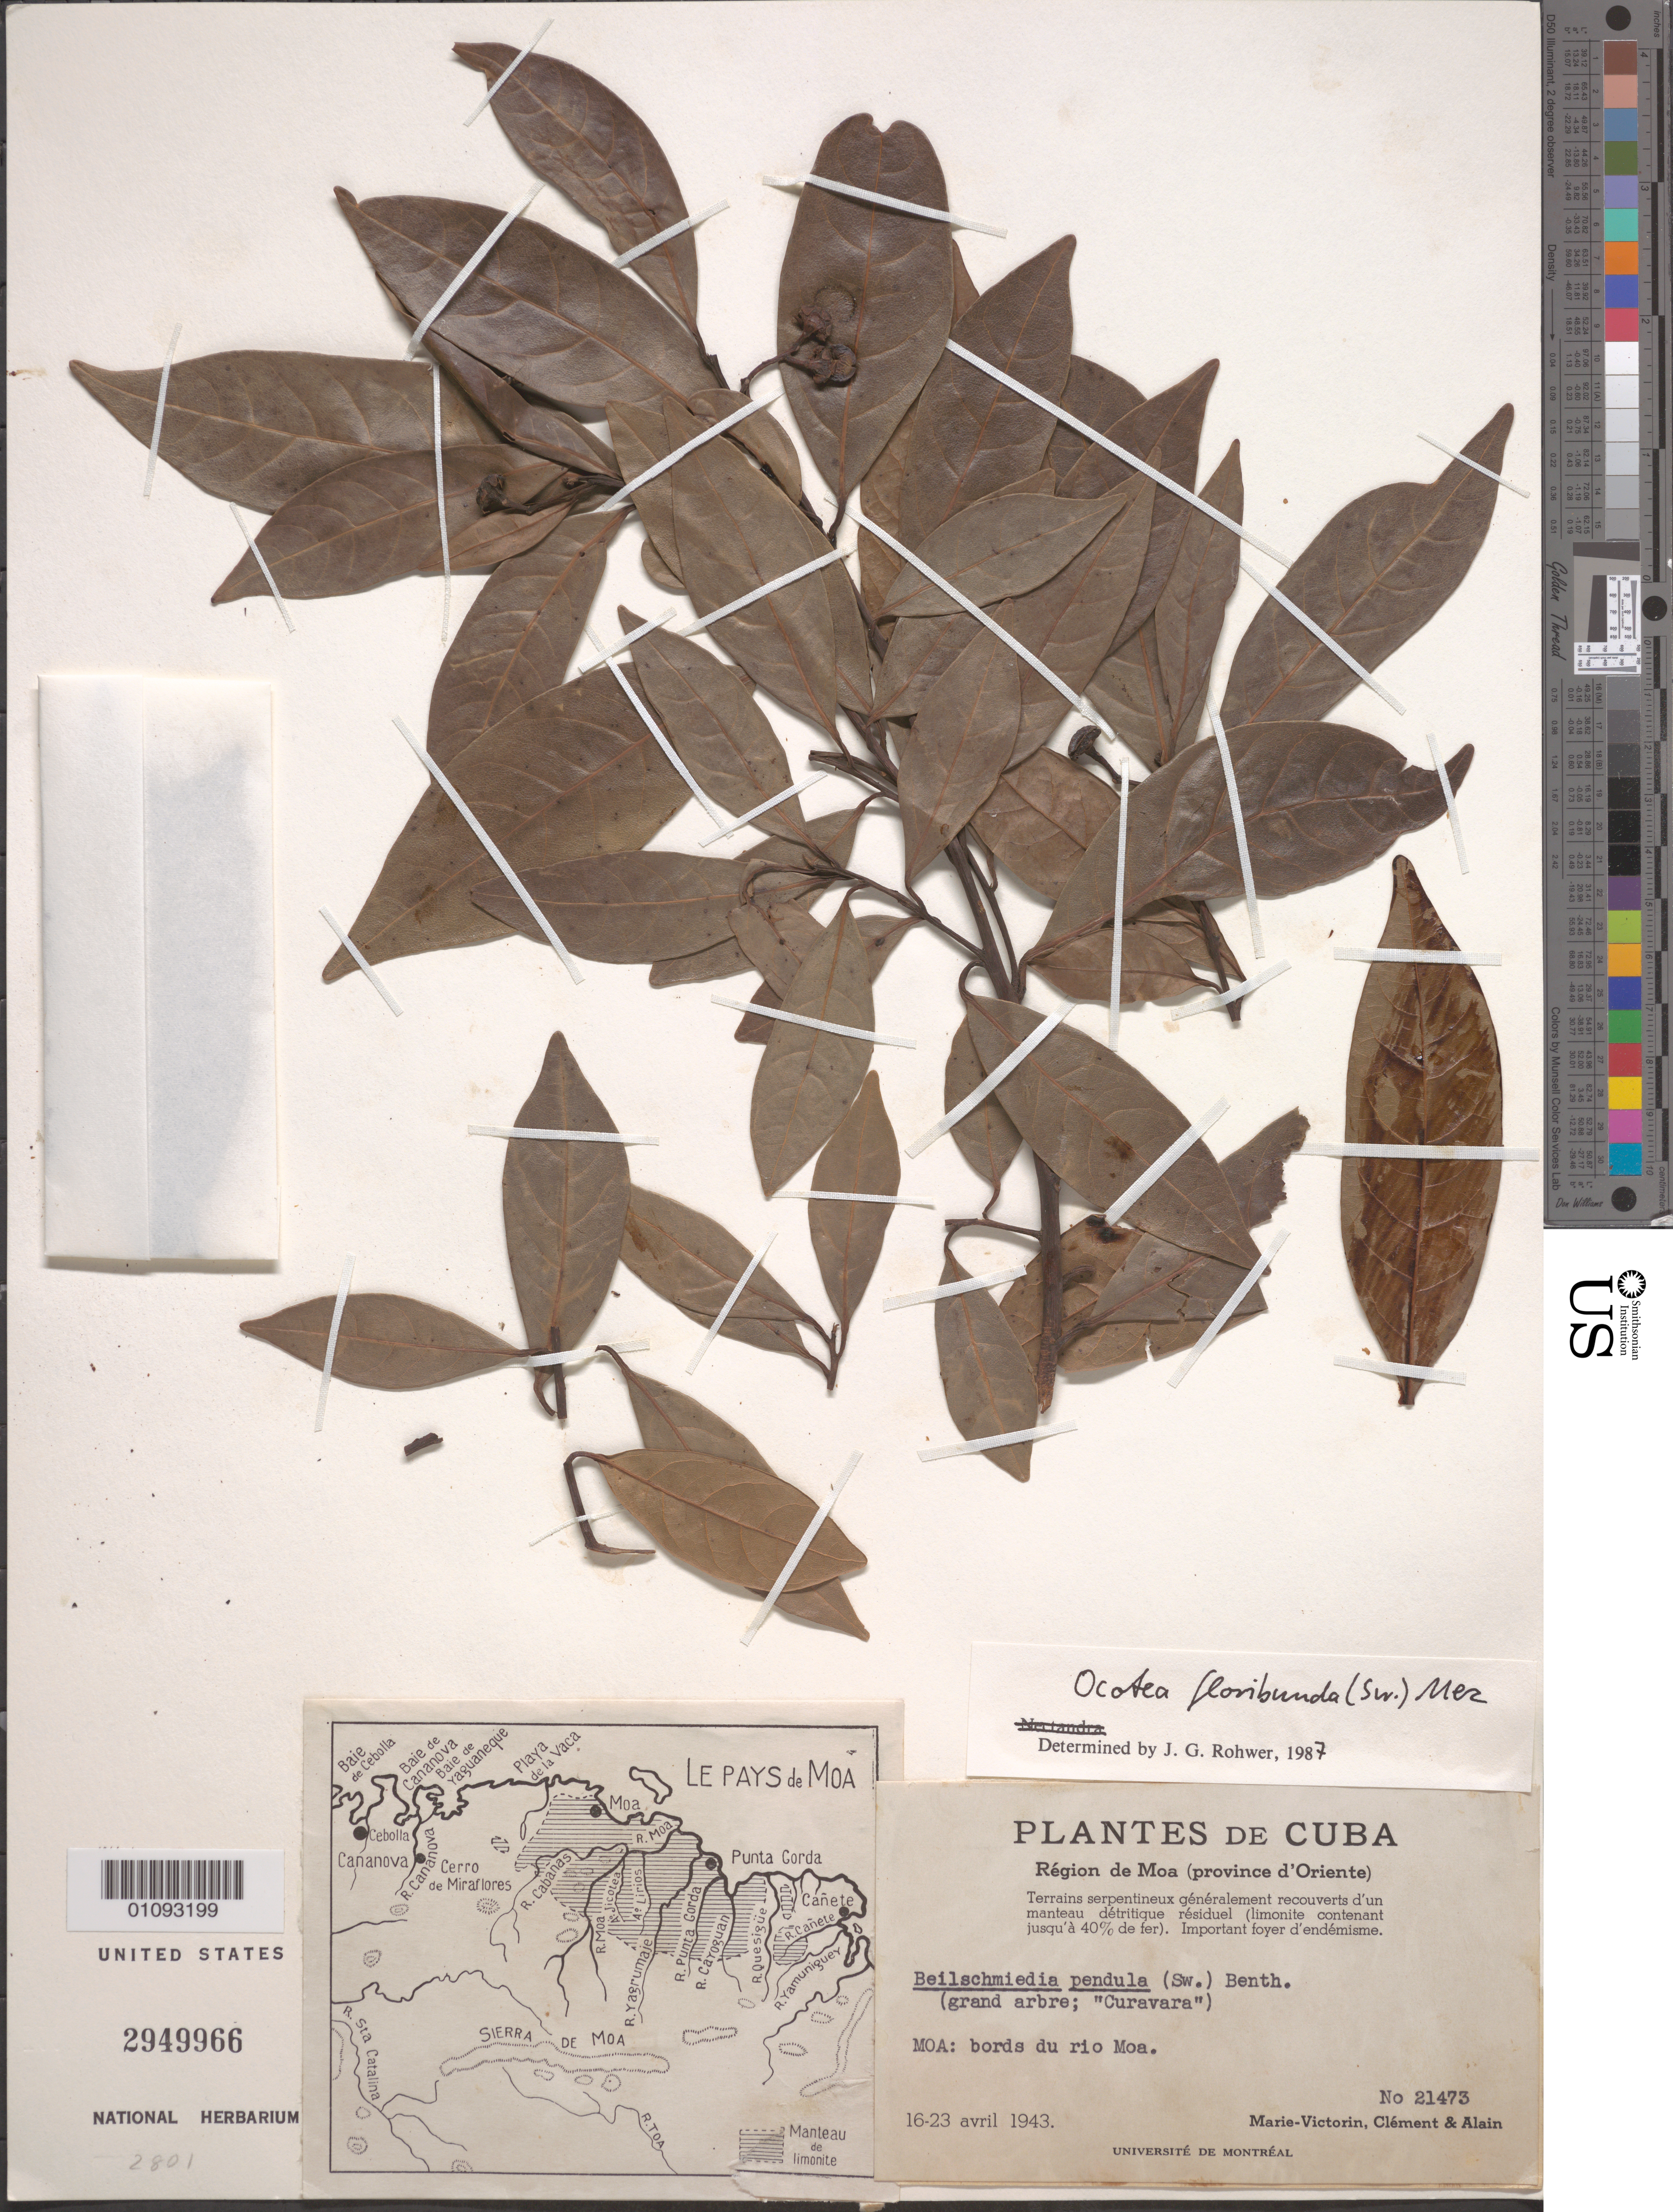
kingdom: Plantae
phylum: Tracheophyta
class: Magnoliopsida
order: Laurales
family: Lauraceae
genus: Ocotea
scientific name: Ocotea floribunda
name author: (Sw.) Mez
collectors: Fr. Marie-Victorin, Bro. Clemente & A. H. Liogier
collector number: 21473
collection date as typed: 16 Apr 1943 to 23 Apr 1943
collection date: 1943-04-16/1943-04-23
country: Cuba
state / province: Holguín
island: Cuba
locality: Banks of River Moa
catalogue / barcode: US 2949966